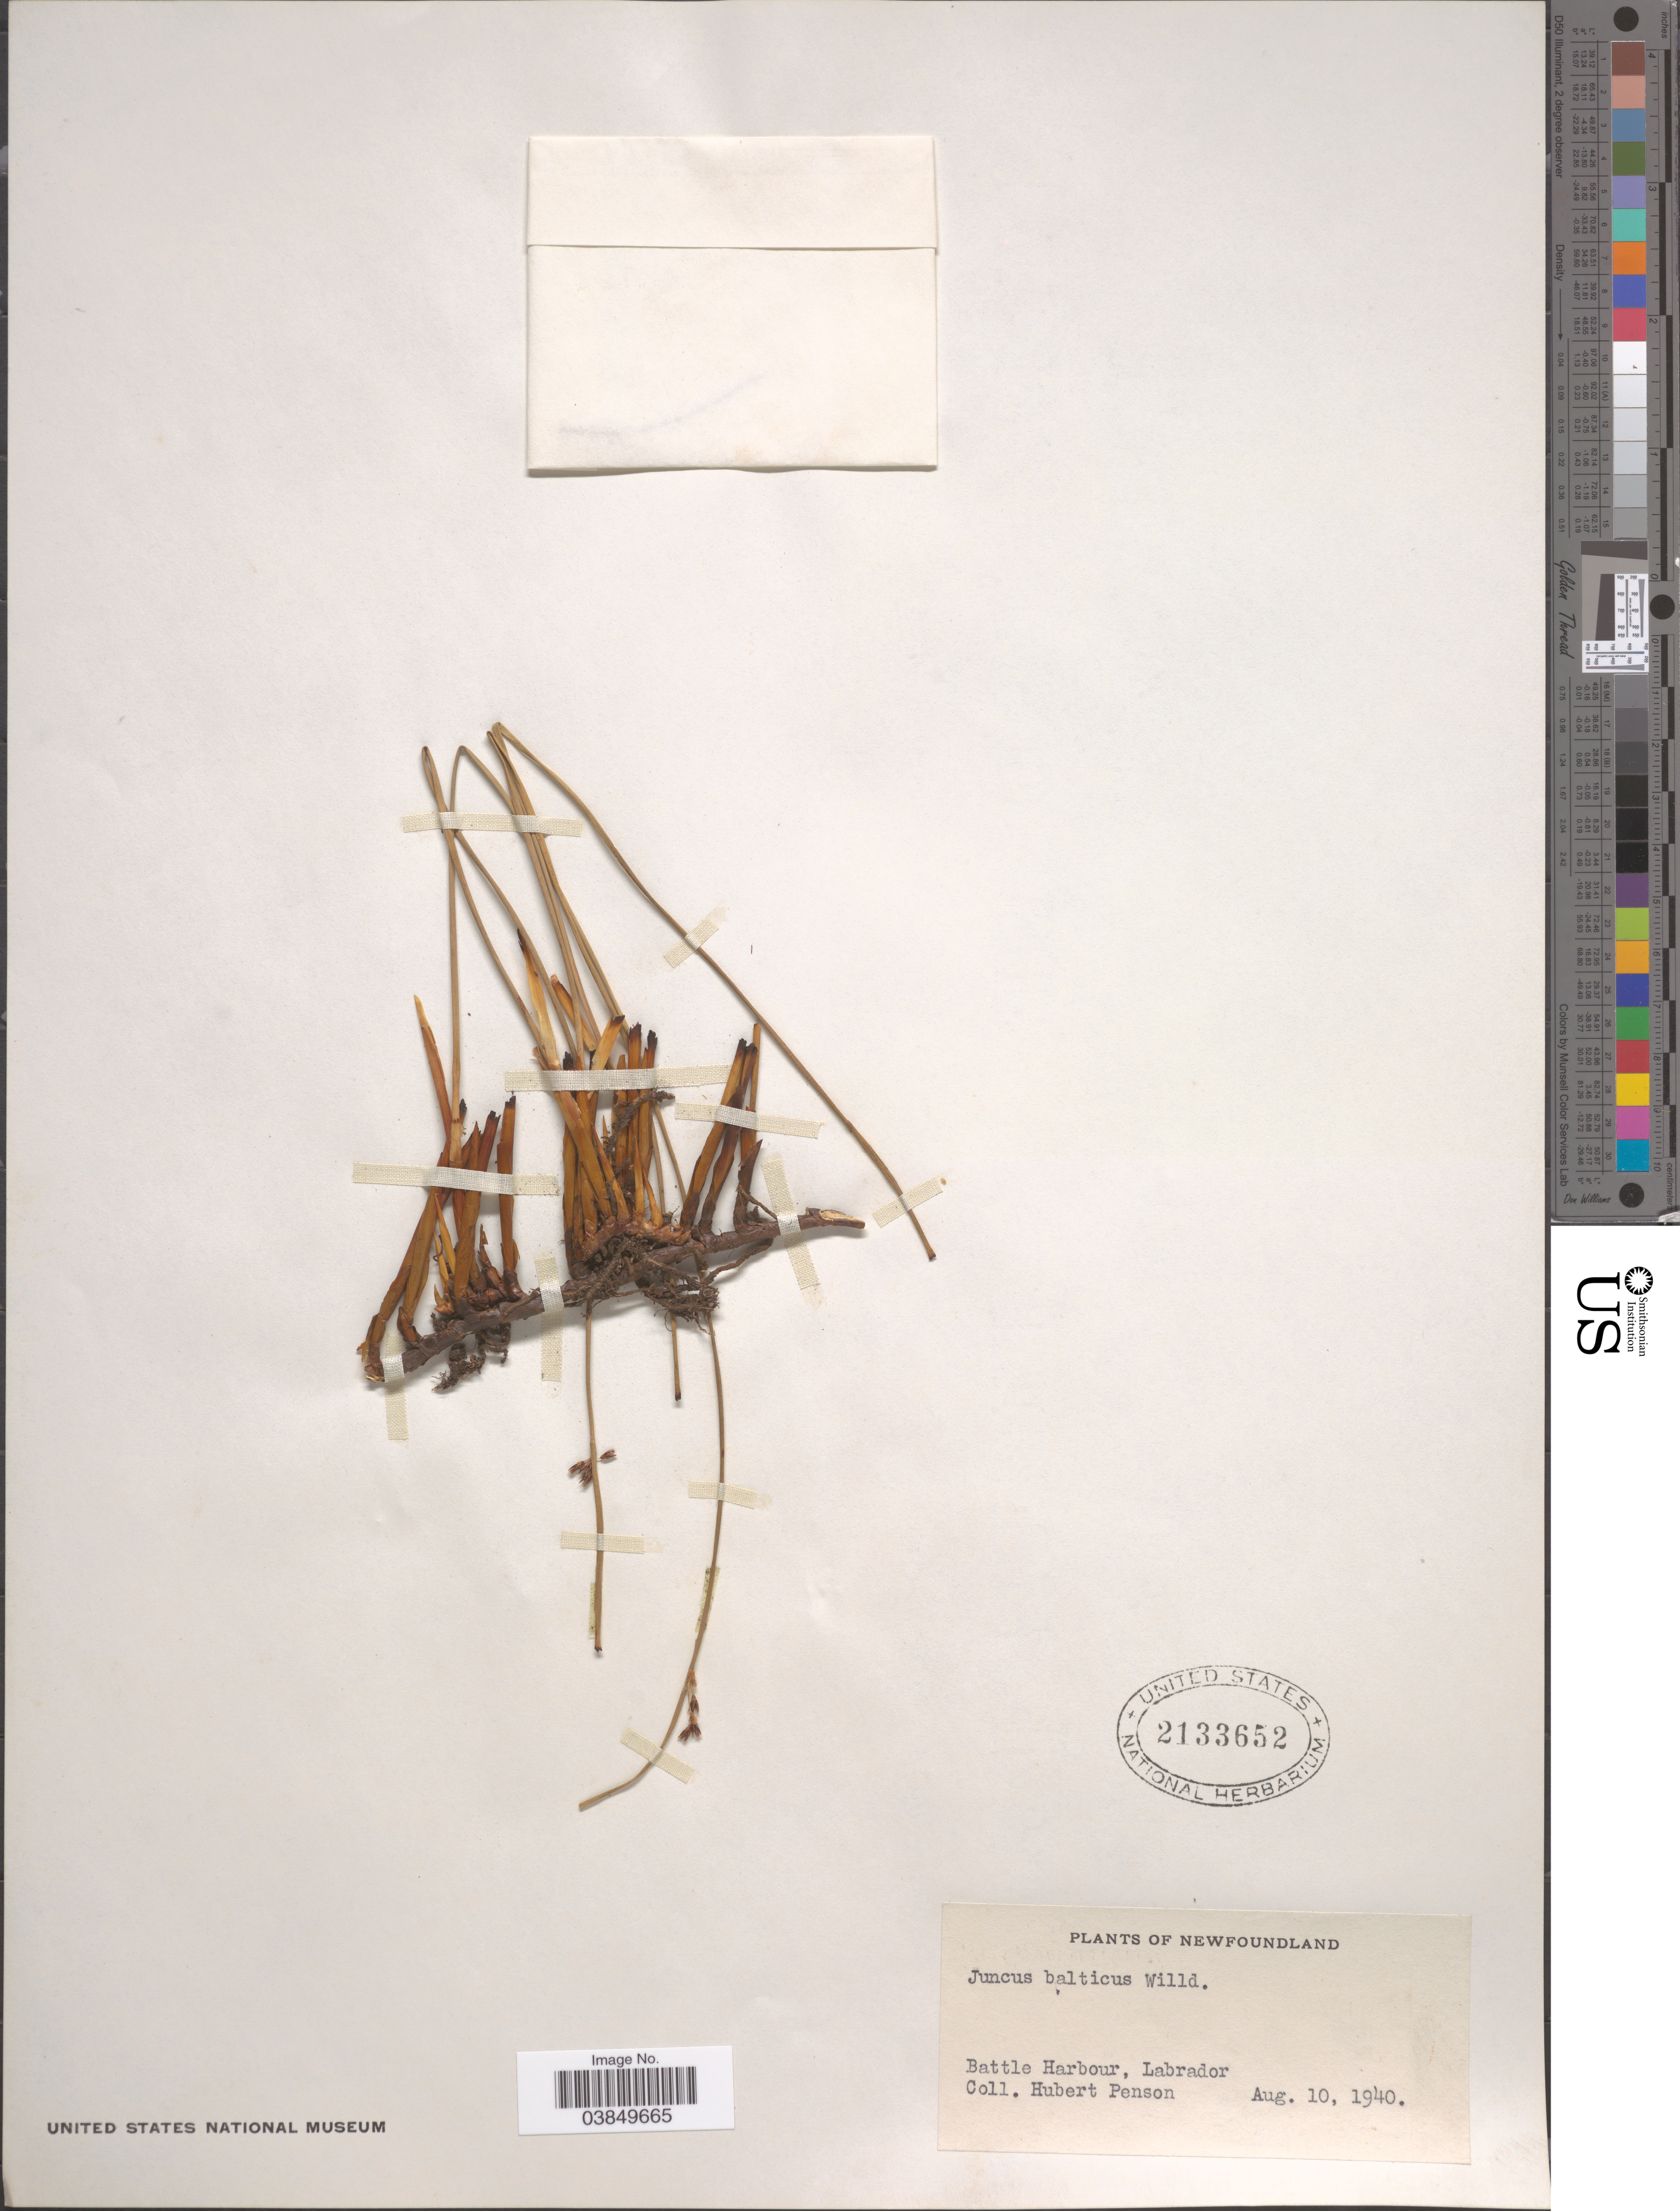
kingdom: Plantae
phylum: Tracheophyta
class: Liliopsida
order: Poales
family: Juncaceae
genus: Juncus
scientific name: Juncus balticus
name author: Willd.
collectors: H. Penson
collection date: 1940-08-10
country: Canada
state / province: Newfoundland and Labrador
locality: Batlle Harbour, Labrador.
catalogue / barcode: US 2133652